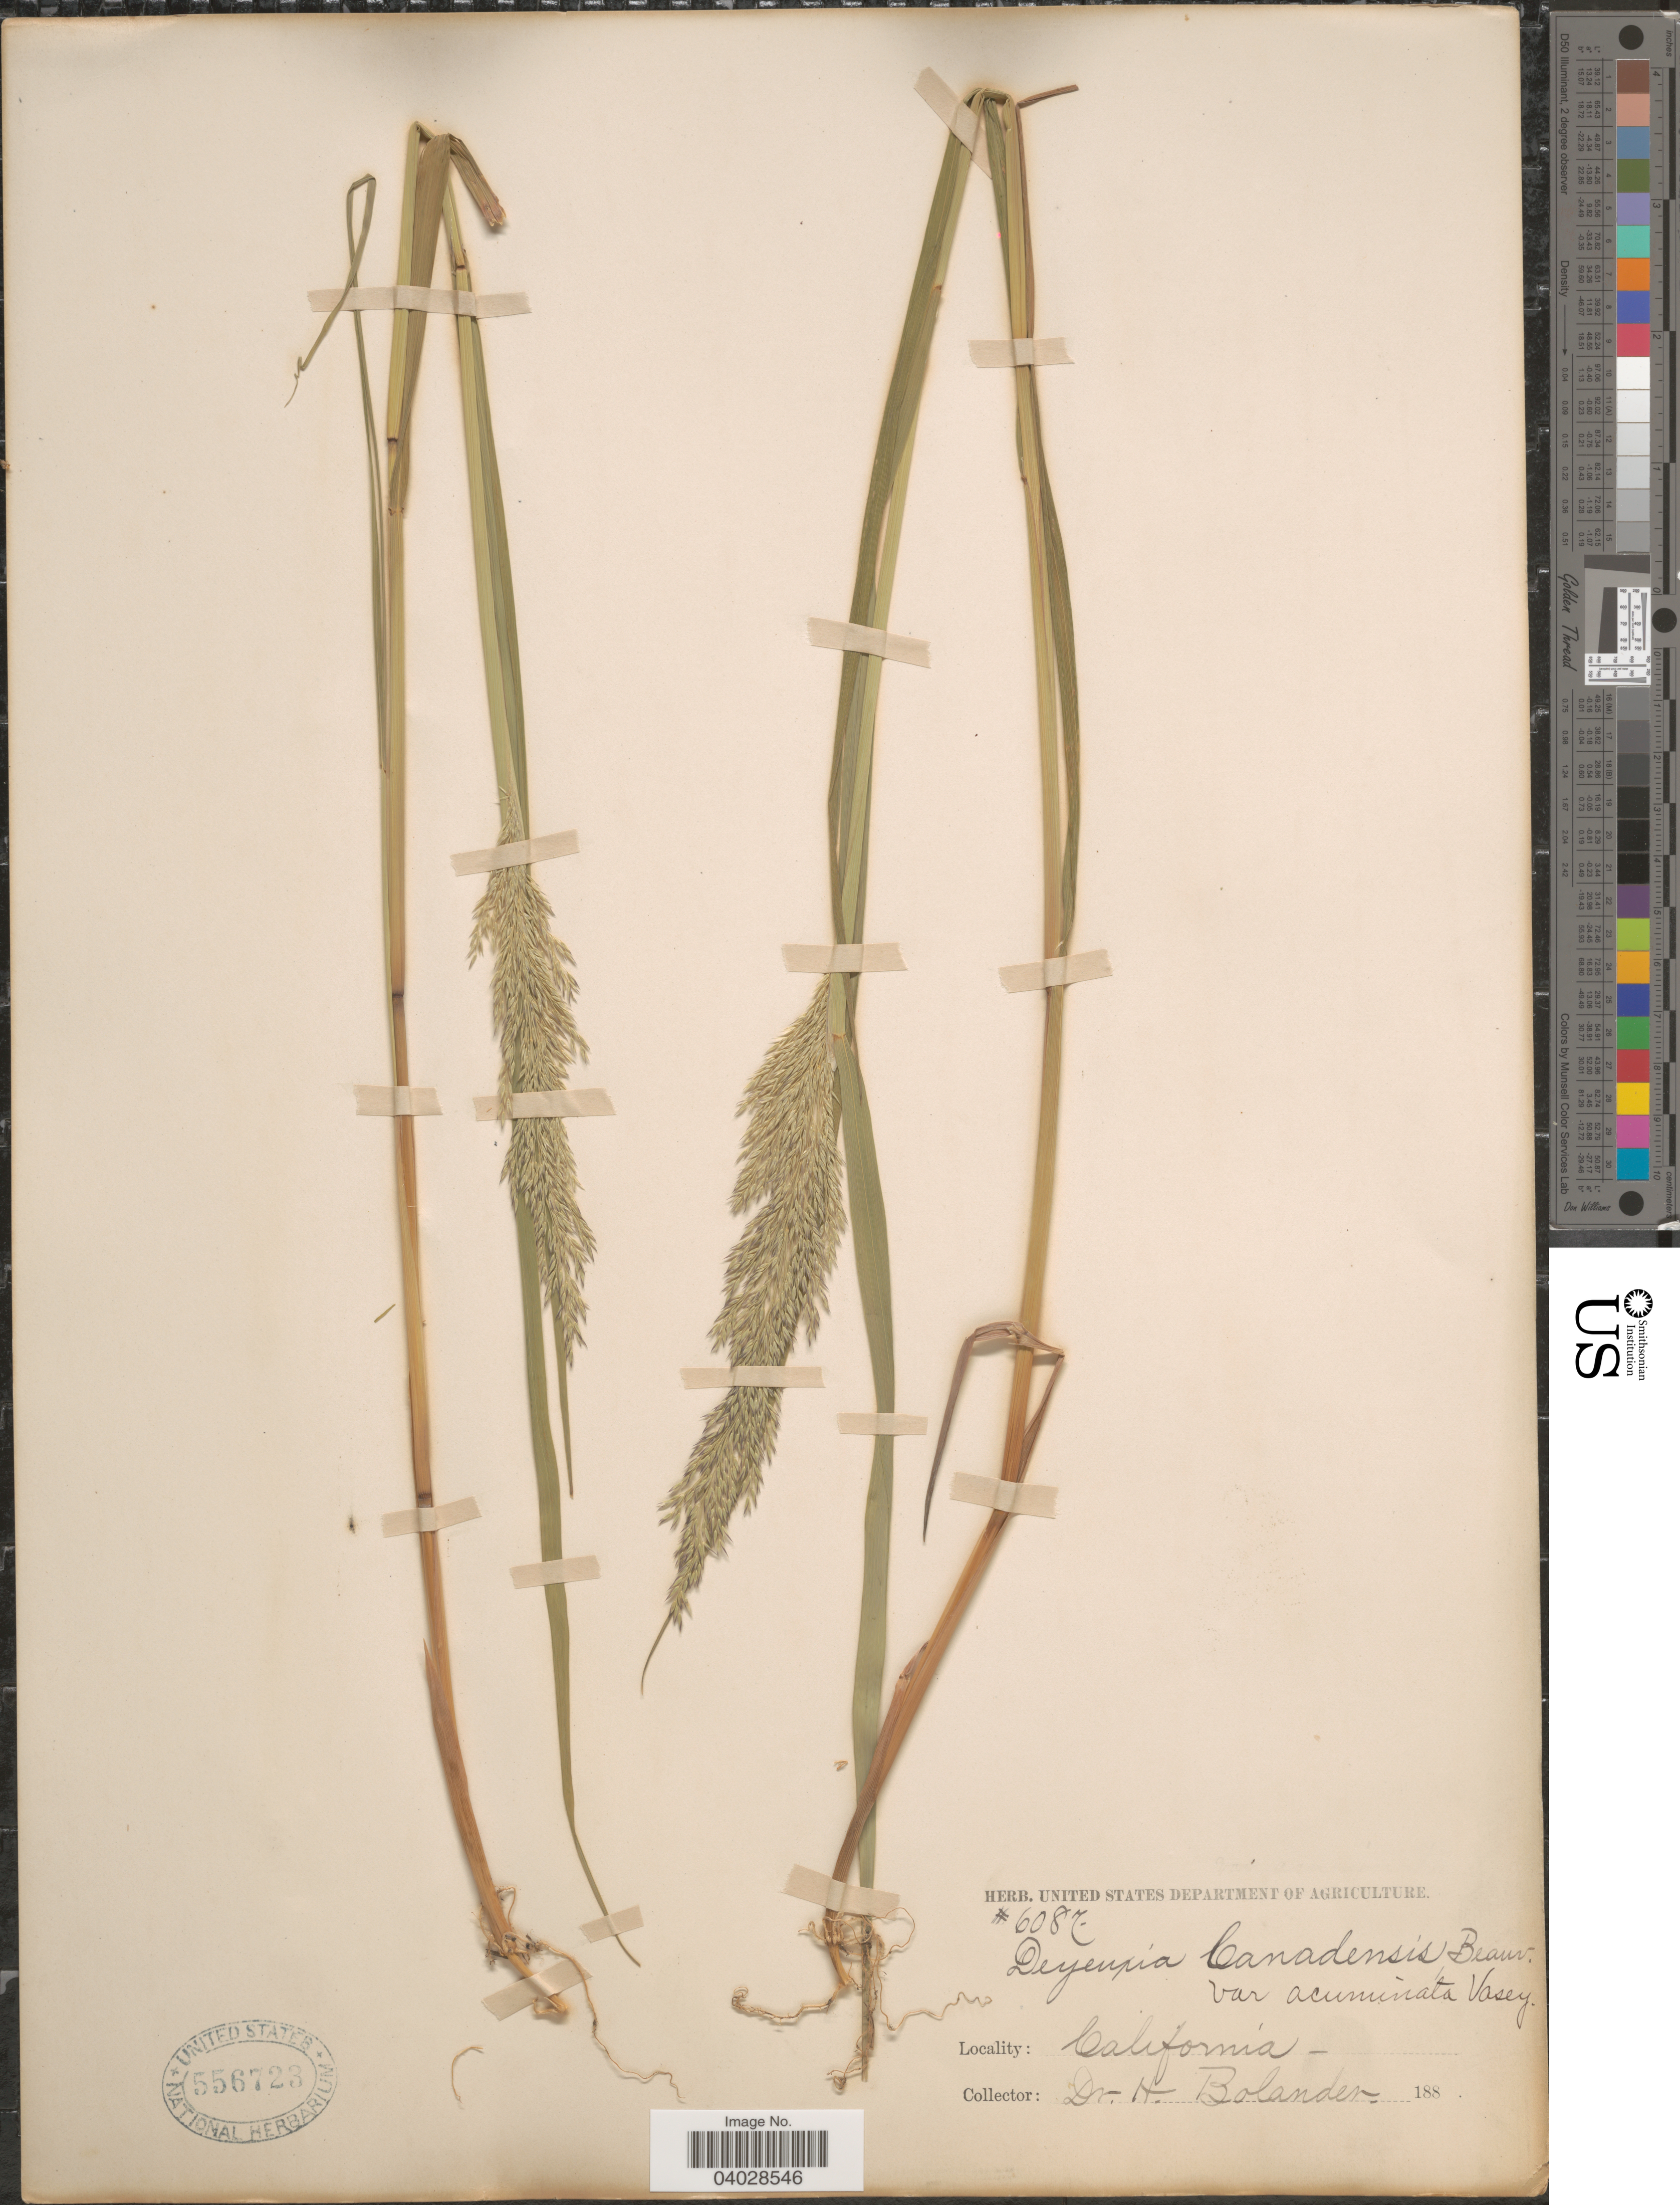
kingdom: Plantae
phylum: Tracheophyta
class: Liliopsida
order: Poales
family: Poaceae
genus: Calamagrostis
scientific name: Calamagrostis canadensis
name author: (Michx.) P. Beauv.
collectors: H. Bolander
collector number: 6087*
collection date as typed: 188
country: United States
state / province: California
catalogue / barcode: US 556723